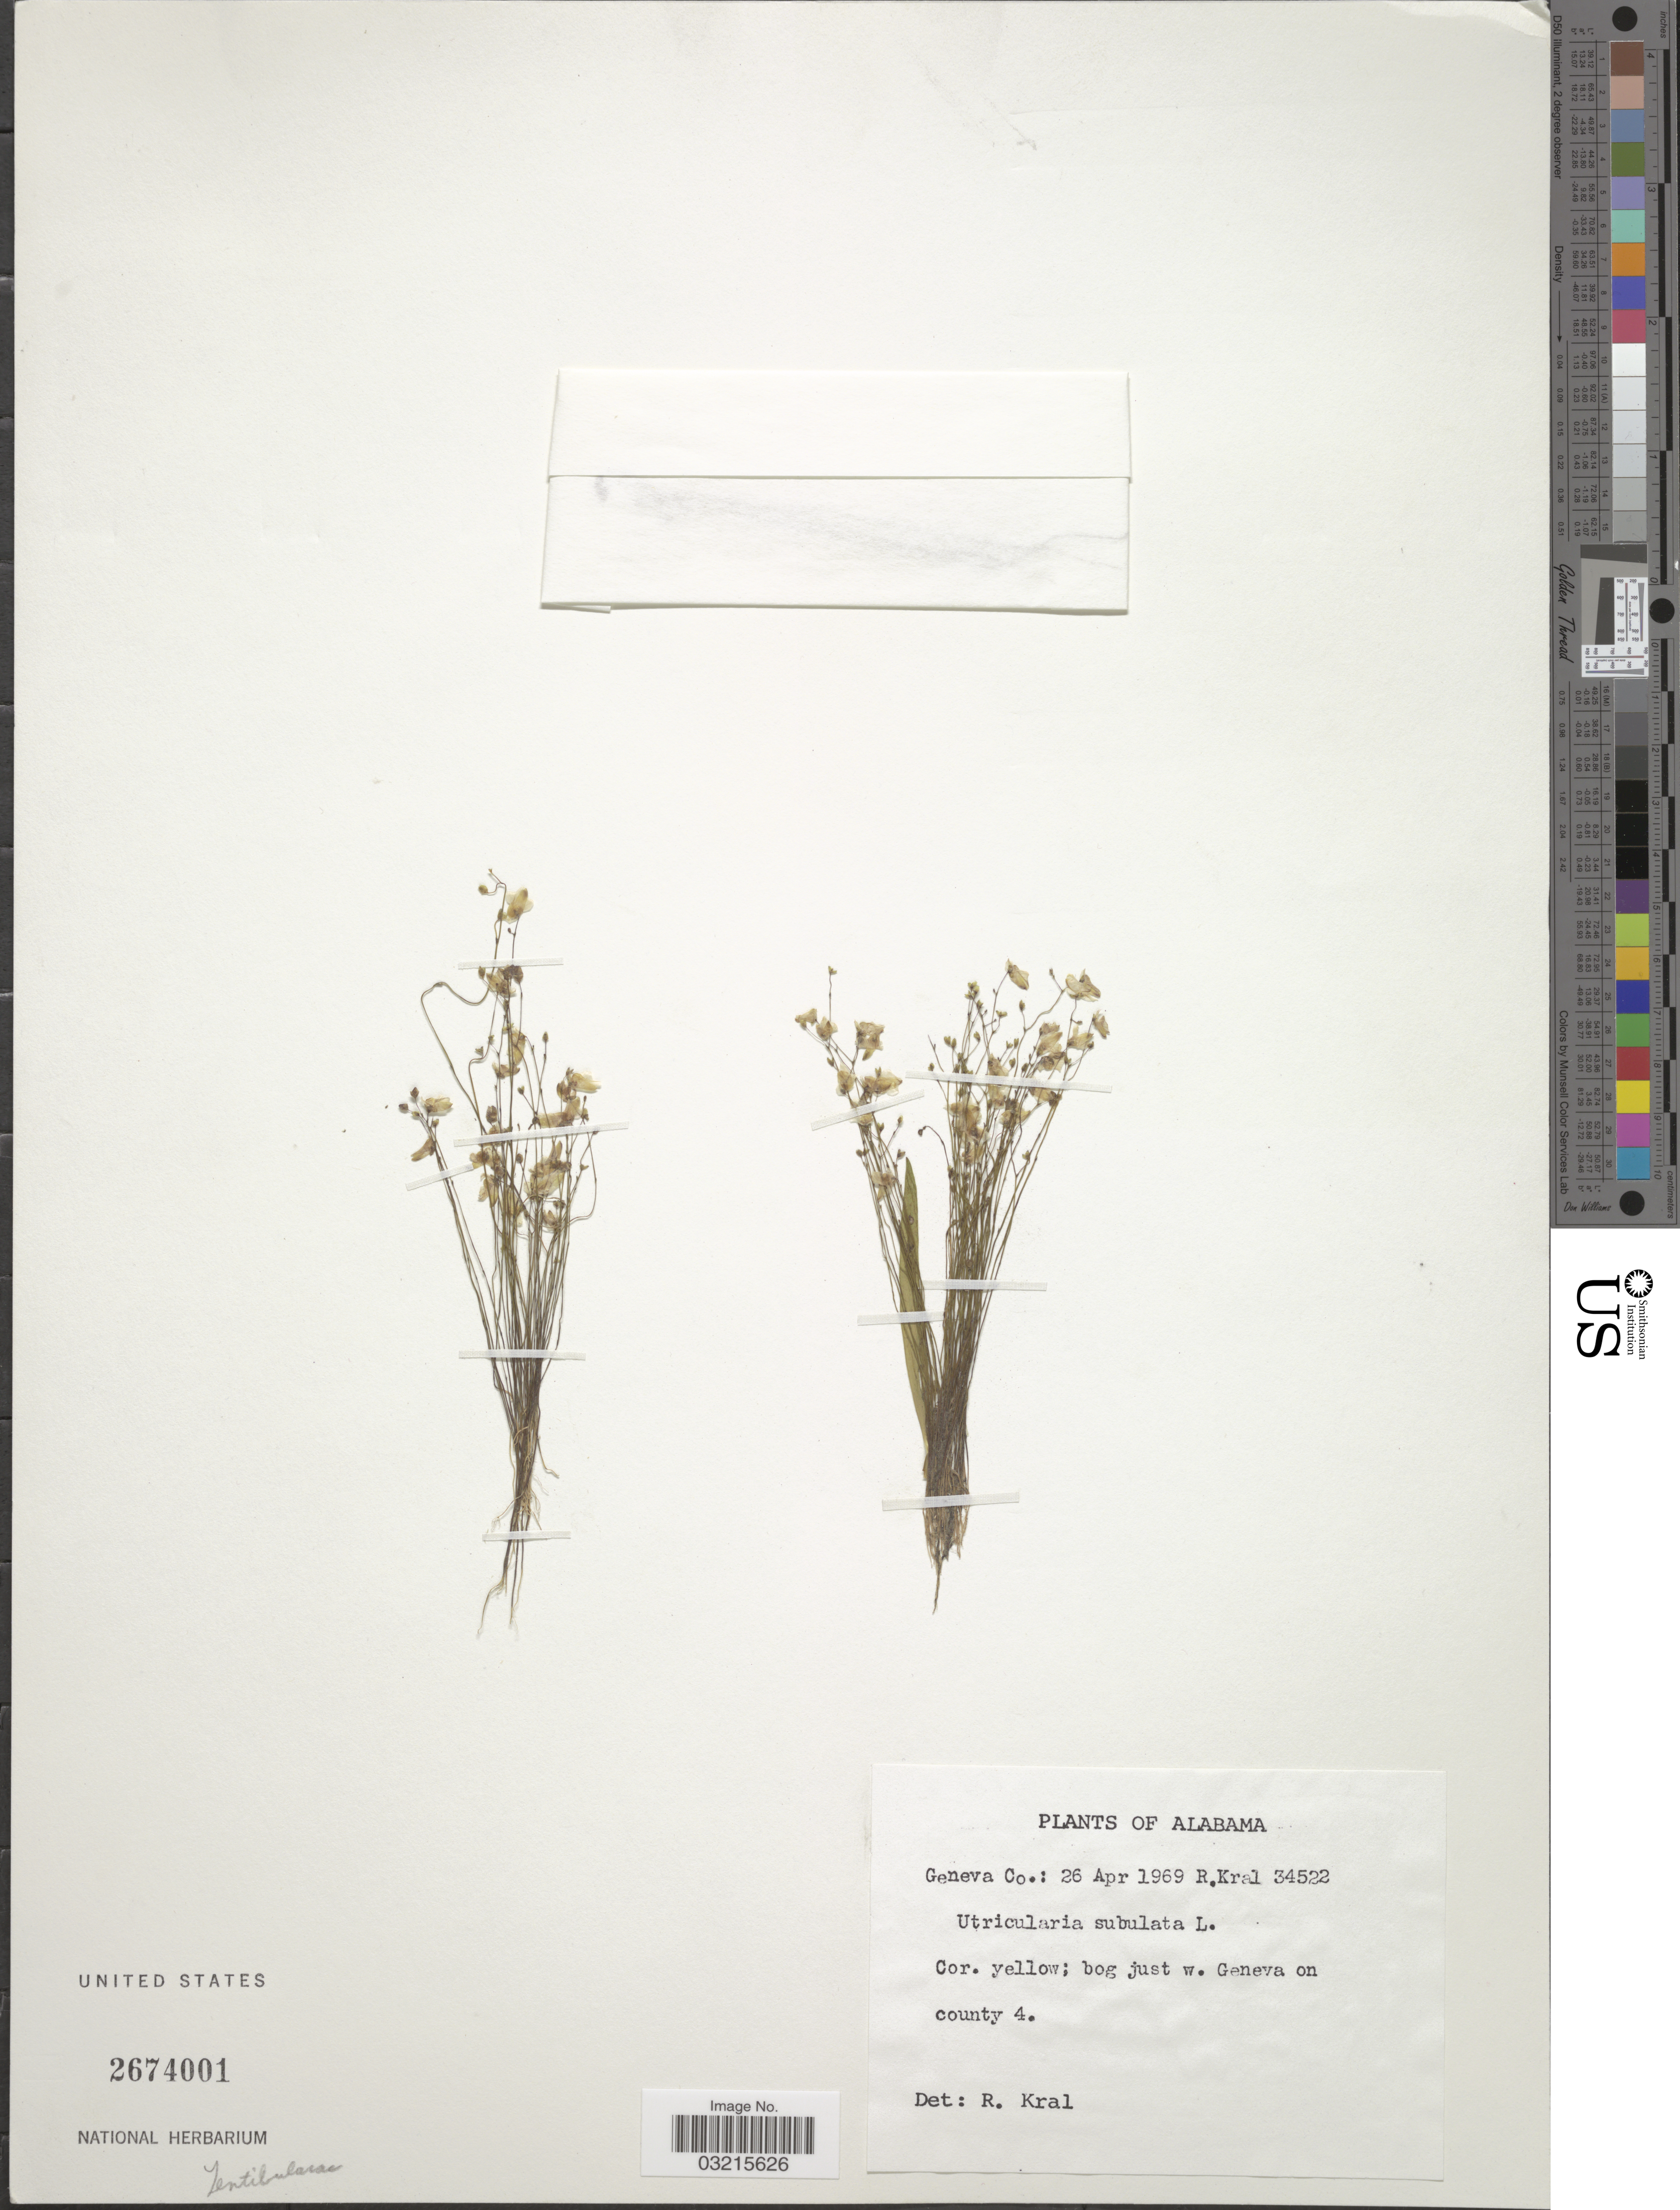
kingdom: Plantae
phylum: Tracheophyta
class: Magnoliopsida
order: Lamiales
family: Lentibulariaceae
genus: Utricularia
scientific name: Utricularia subulata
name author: L.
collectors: R. Kral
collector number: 34522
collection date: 1969-04-26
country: United States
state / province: Alabama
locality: Geneva Co., bog just w. Geneva on county 4.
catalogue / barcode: US 2674001